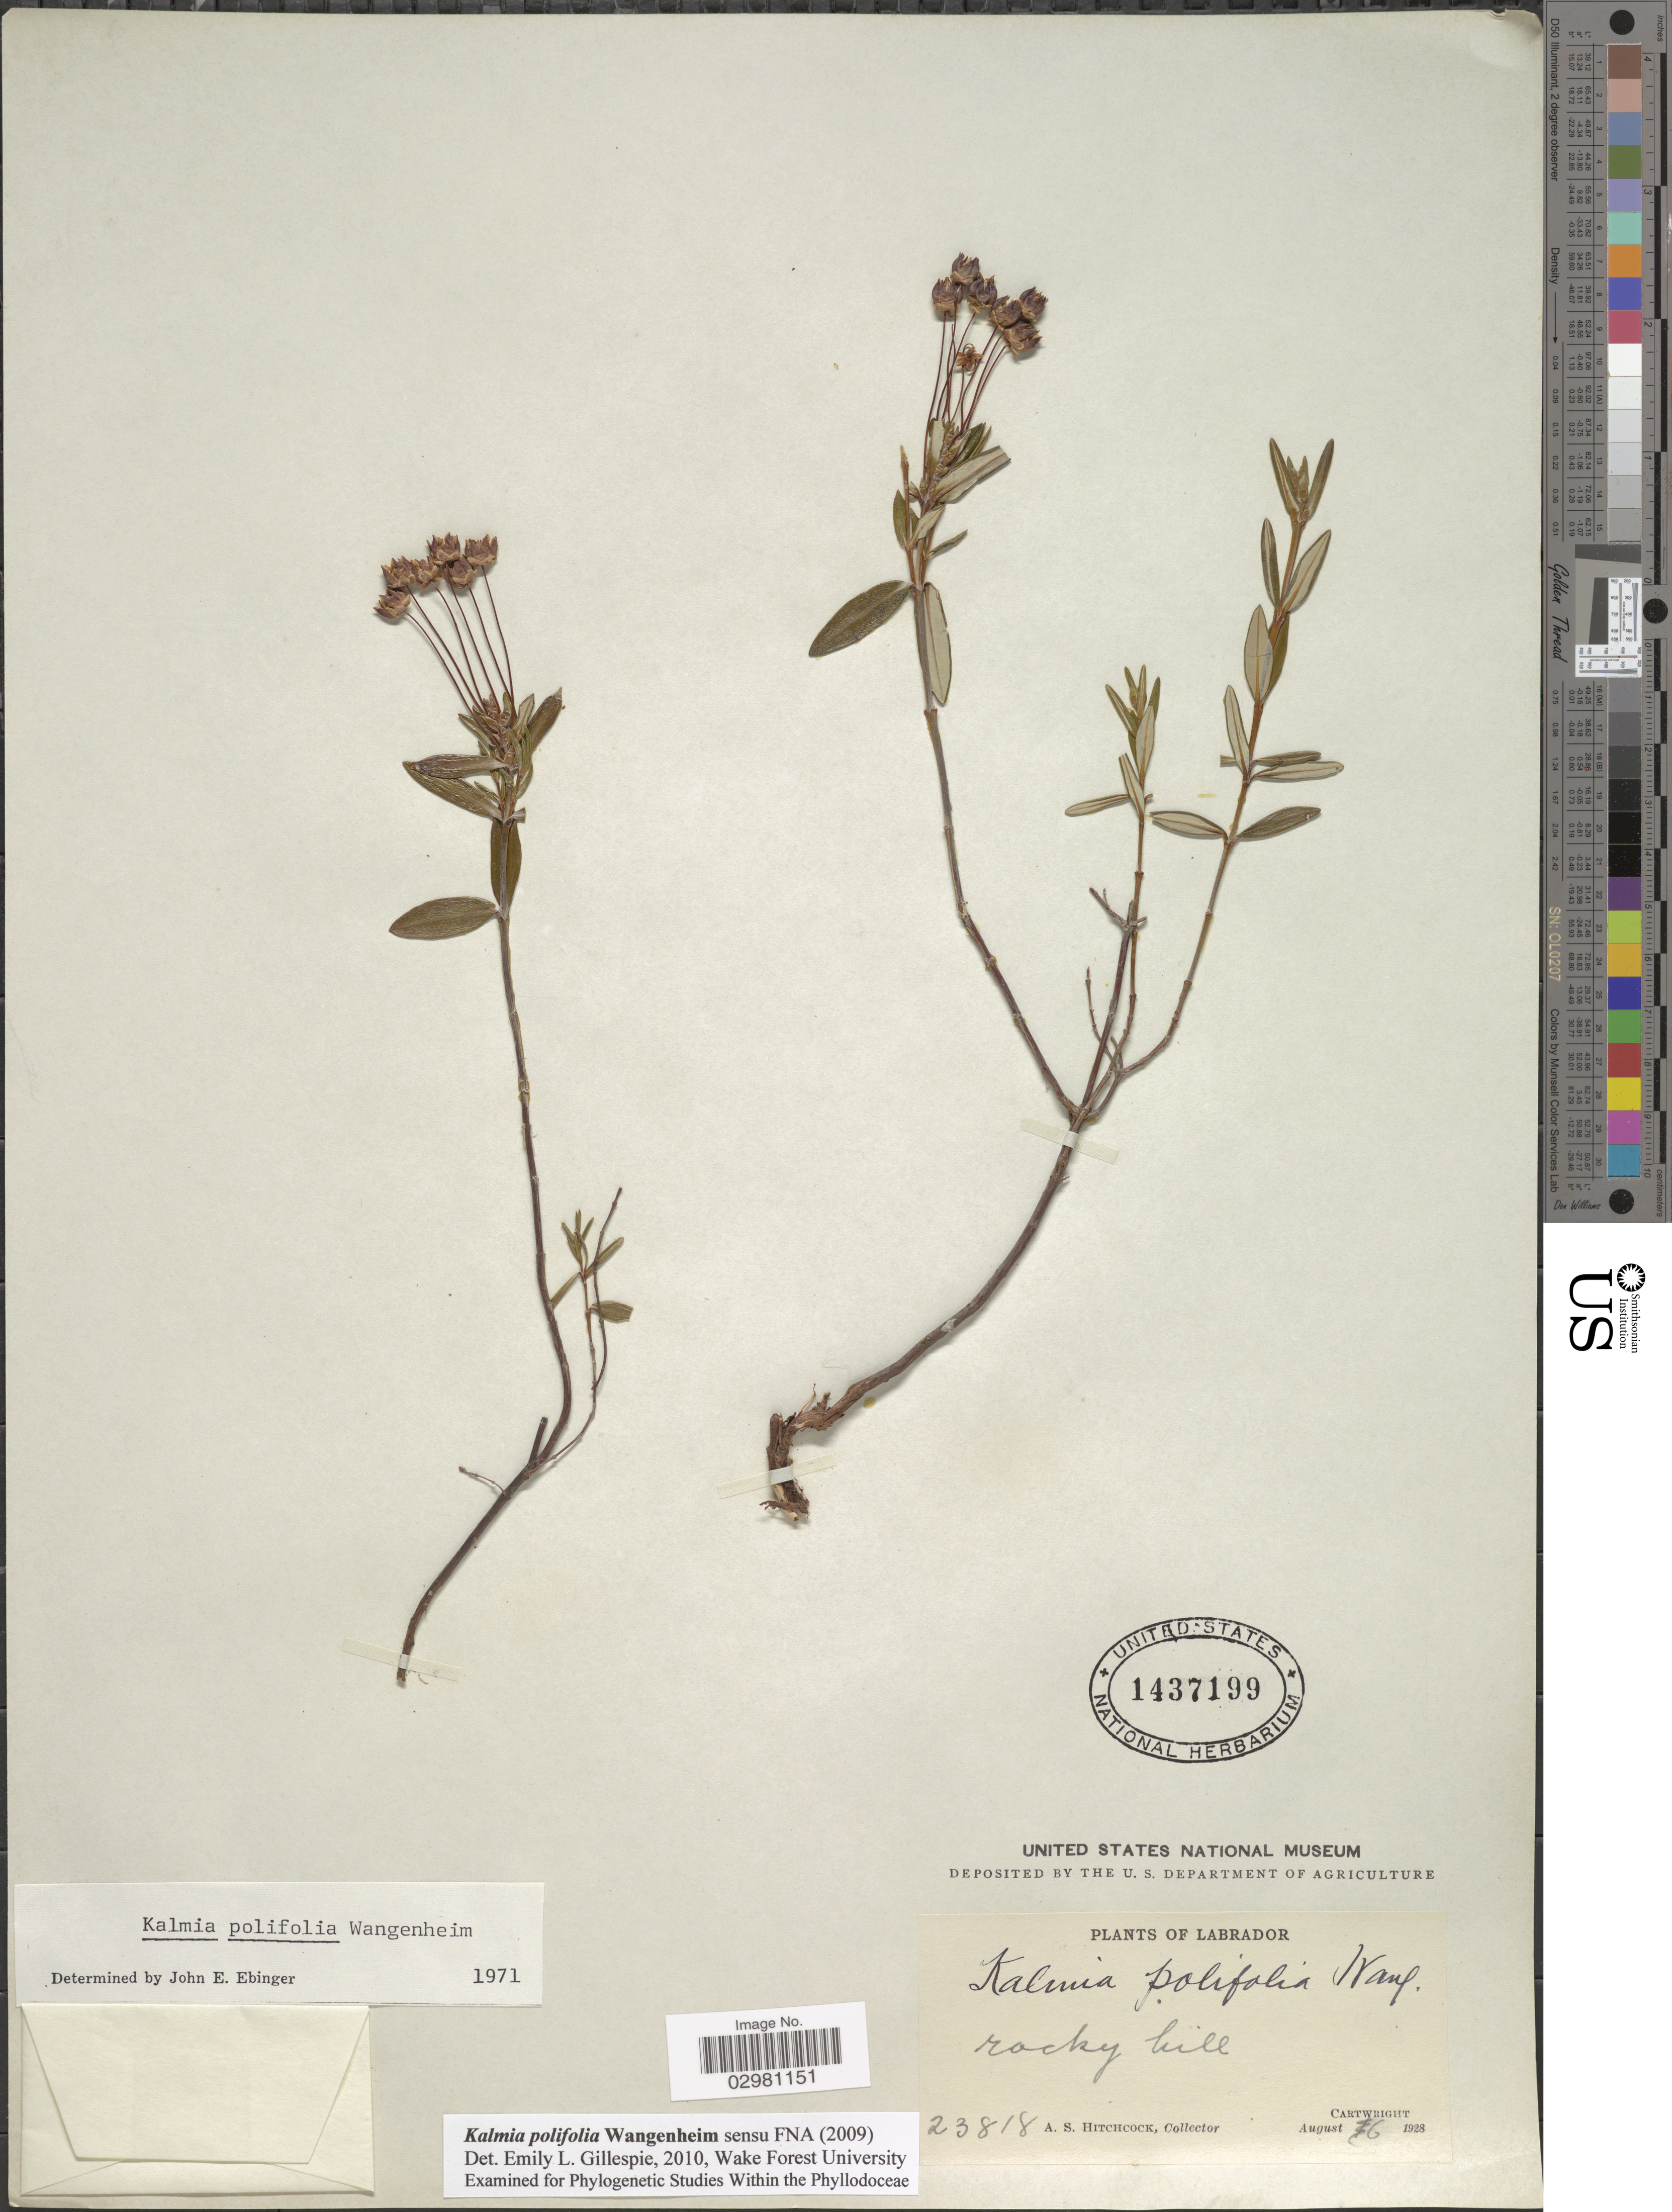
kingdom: Plantae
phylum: Tracheophyta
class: Magnoliopsida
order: Ericales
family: Ericaceae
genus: Kalmia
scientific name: Kalmia polifolia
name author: Wangenh.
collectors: A. S. Hitchcock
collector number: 23818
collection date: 1928-08-06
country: Canada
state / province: Newfoundland and Labrador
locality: Labrador. Rocky hill. Cartwright.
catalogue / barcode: US 1437199